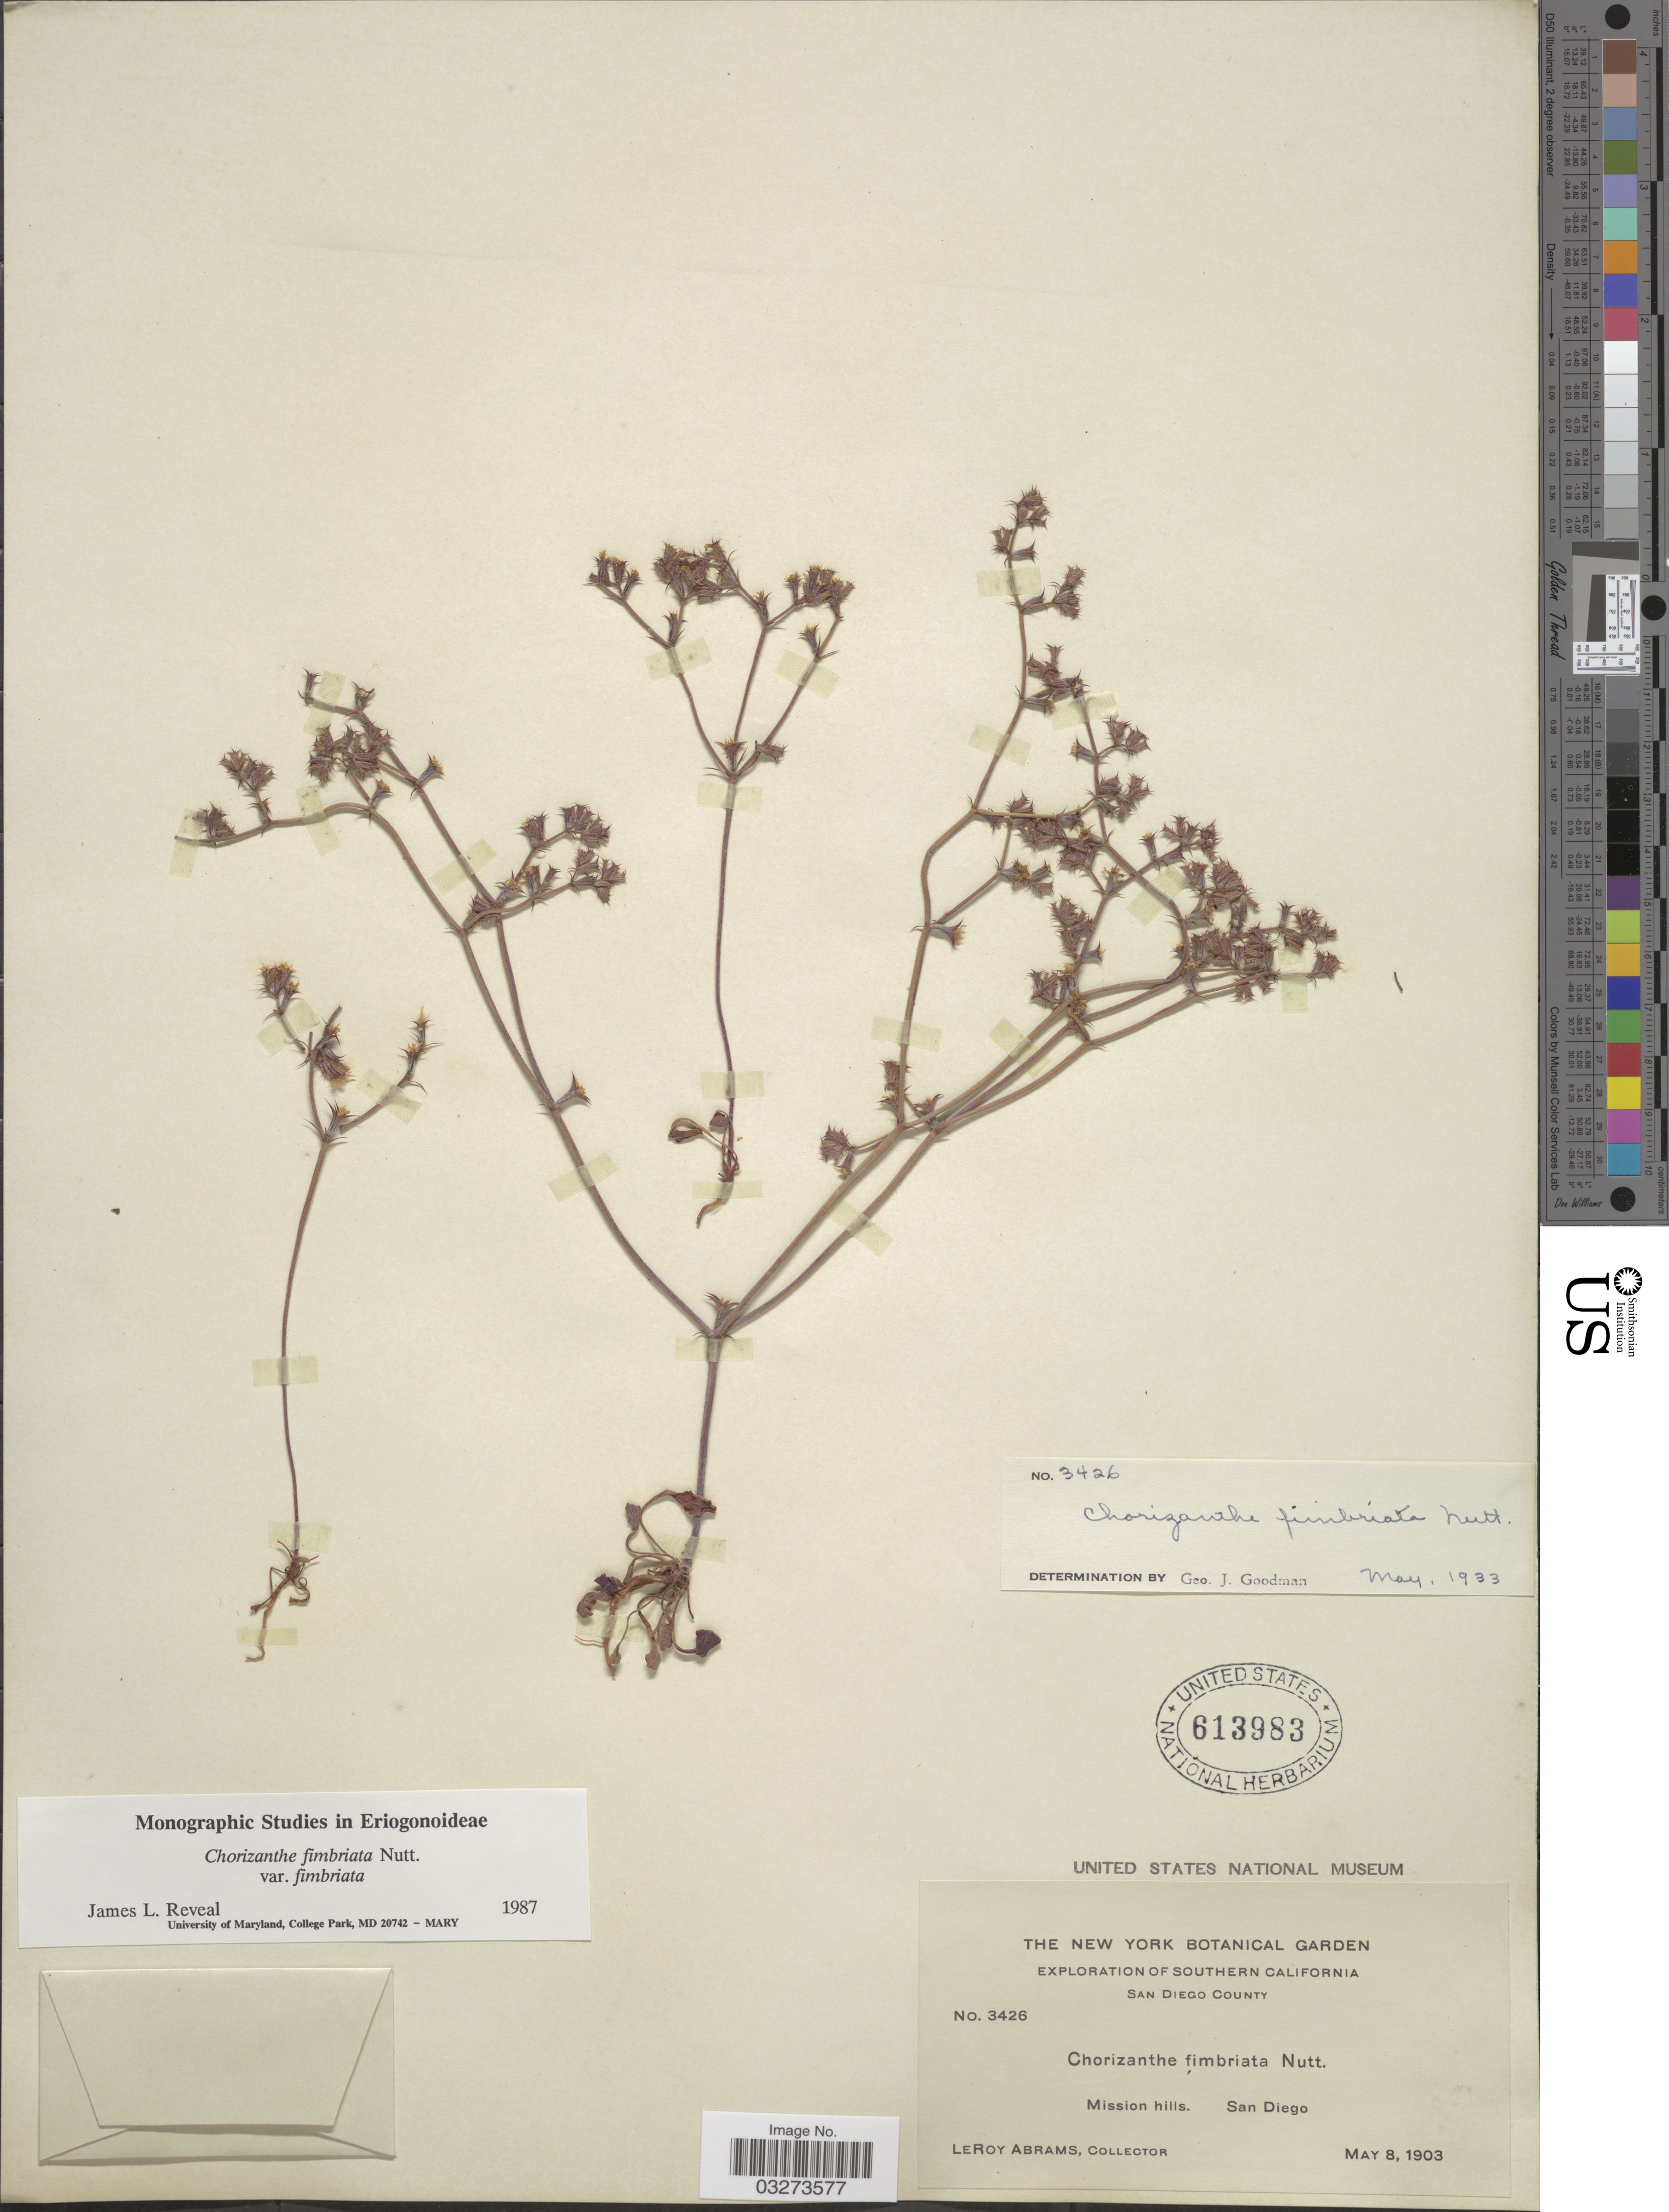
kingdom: Plantae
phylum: Tracheophyta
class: Magnoliopsida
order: Caryophyllales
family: Polygonaceae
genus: Chorizanthe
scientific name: Chorizanthe fimbriata var. fimbriata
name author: Nutt.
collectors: L. Abrams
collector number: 3426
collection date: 1903-05-08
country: United States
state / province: California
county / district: San Diego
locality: Southern California. San Diego County. Mission hills. San Diego.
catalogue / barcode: US 613983